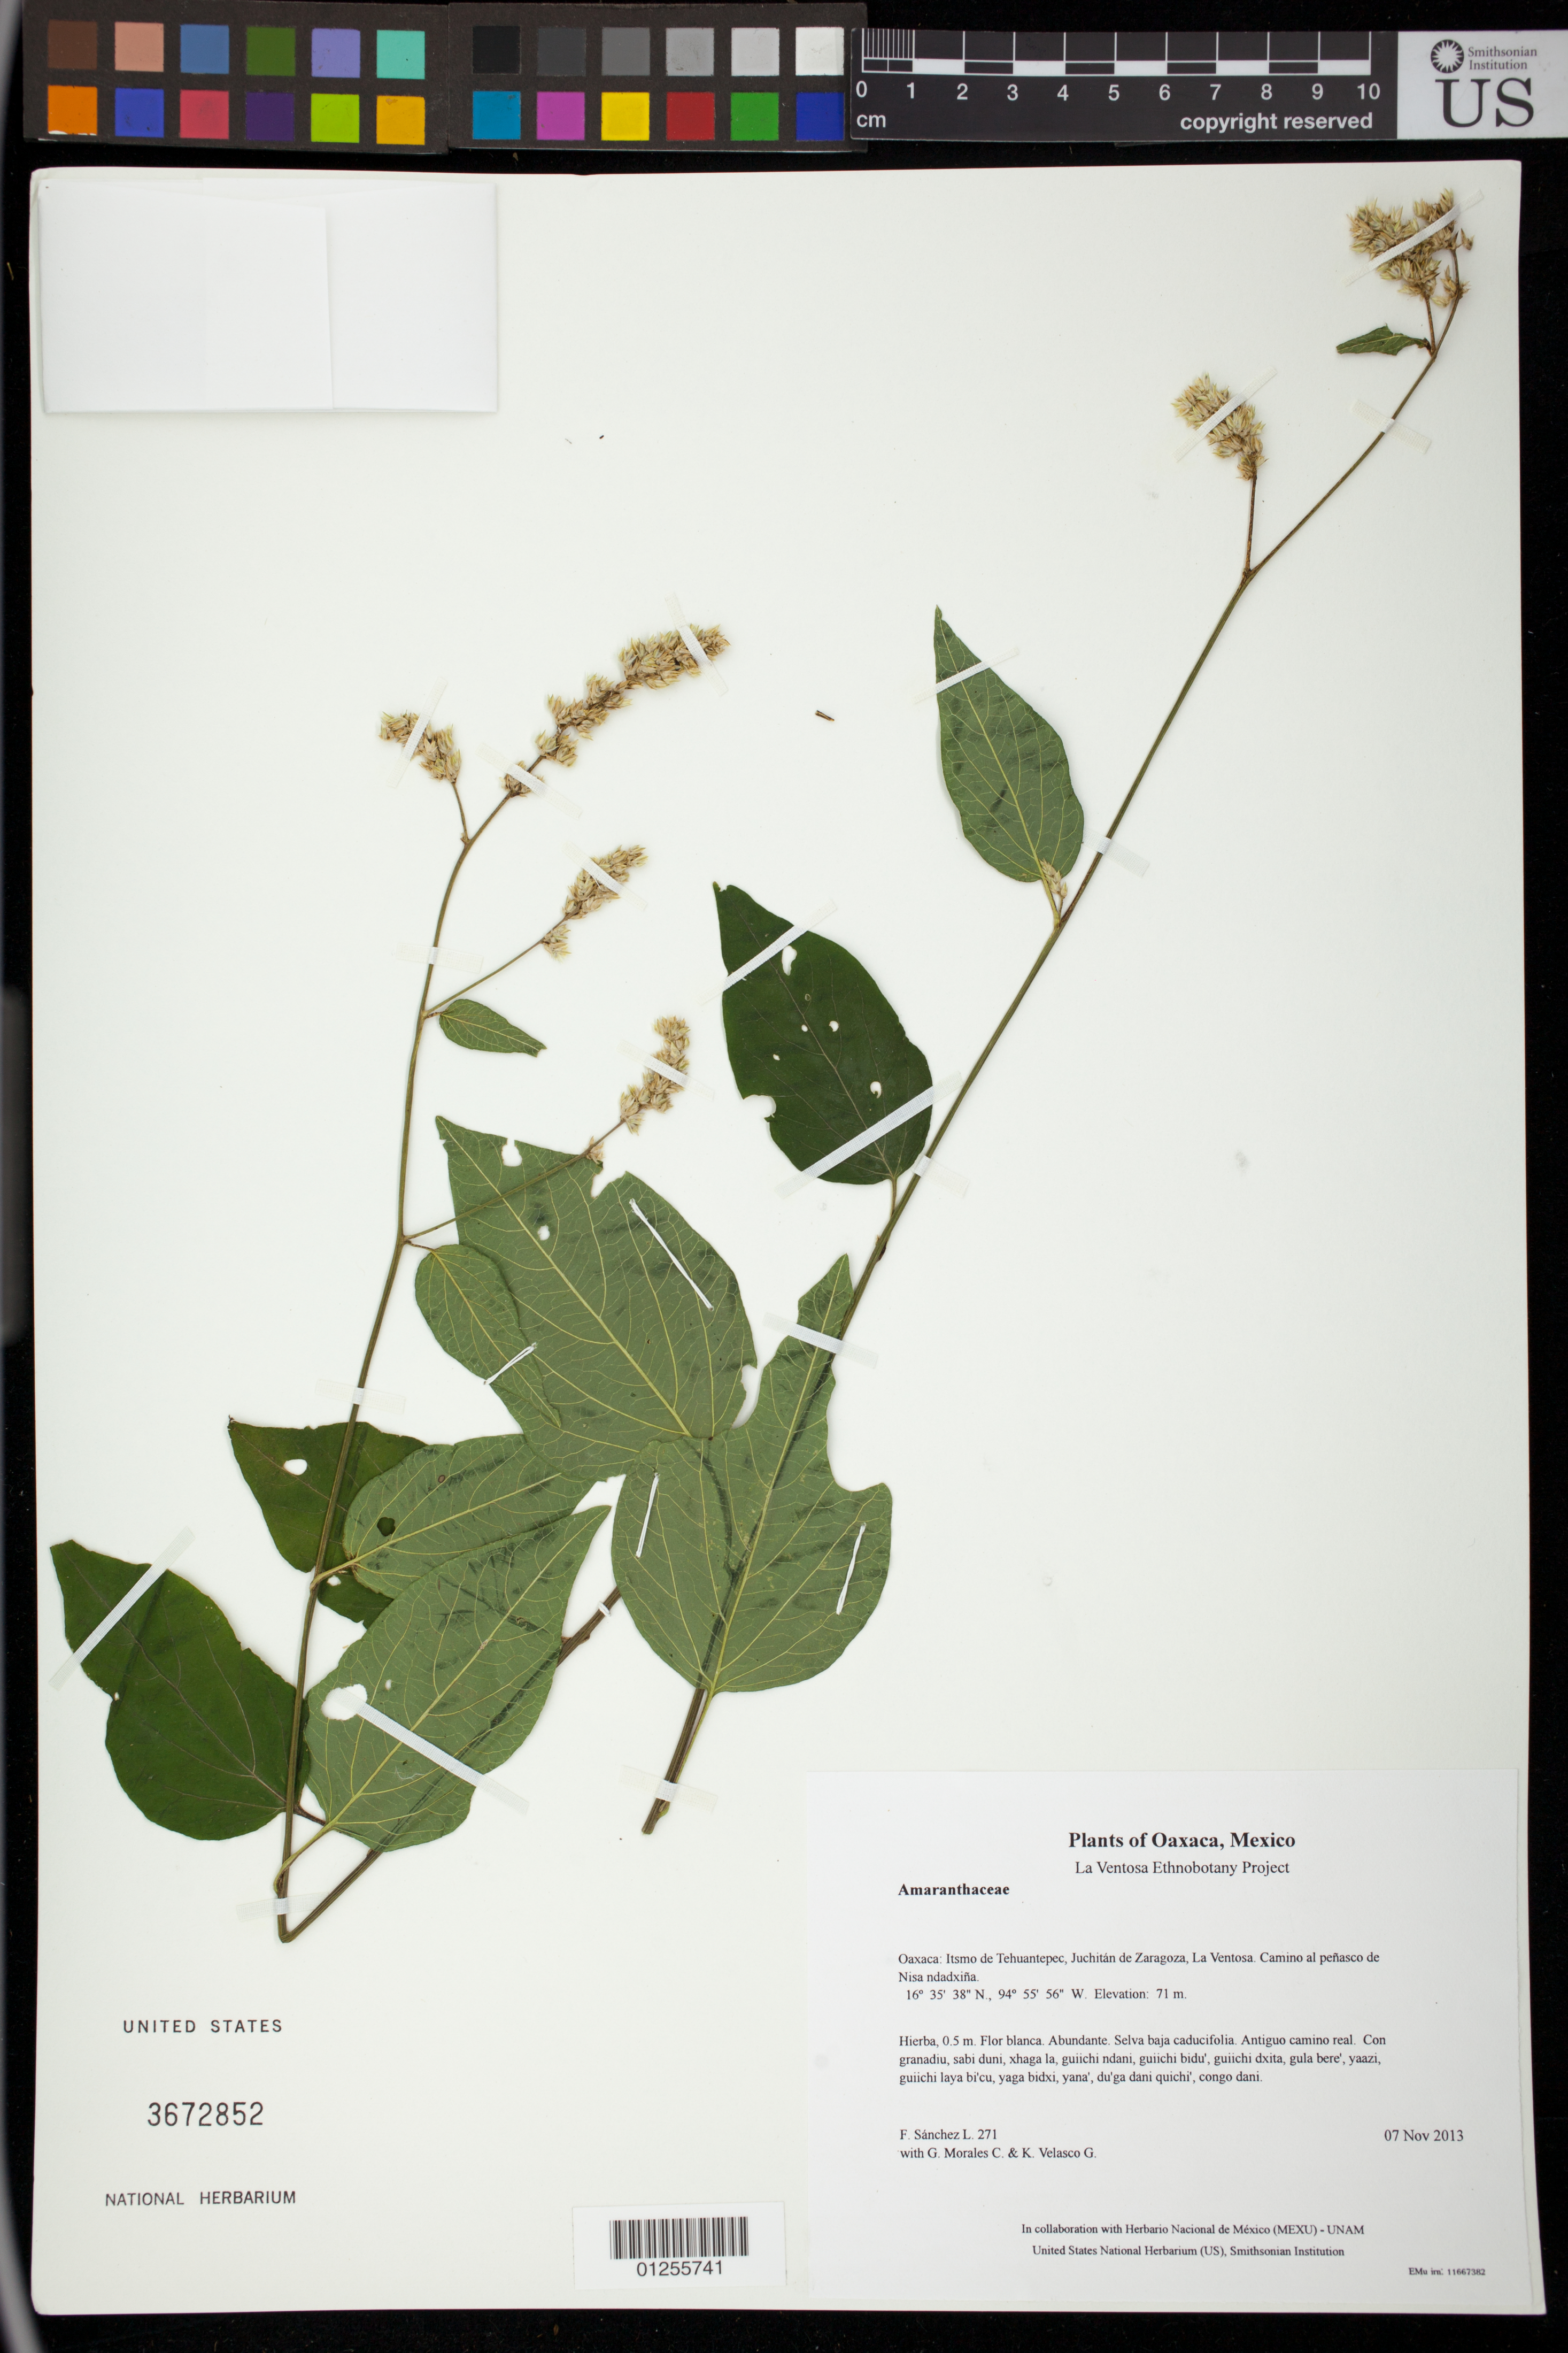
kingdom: Plantae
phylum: Tracheophyta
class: Magnoliopsida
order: Caryophyllales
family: Amaranthaceae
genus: Chamissoa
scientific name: Chamissoa altissima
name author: (Jacq.) Kunth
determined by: Zumaya Flores, Silvia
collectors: F. Sánchez L., G. Morales C. & K. Velasco G.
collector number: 271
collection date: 2013-11-07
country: Mexico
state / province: Oaxaca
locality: Itsmo de Tehuantepec, Juchitán de Zaragoza, La Ventosa. Camino al peñasco de Nisa ndadxiña.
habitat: Selva baja caducifolia. Antiguo camino real.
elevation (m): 71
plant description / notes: MEXU, US; Guixi bandaga. 0.5 m. Guie' naquichi'. Stale.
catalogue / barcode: US 3672852